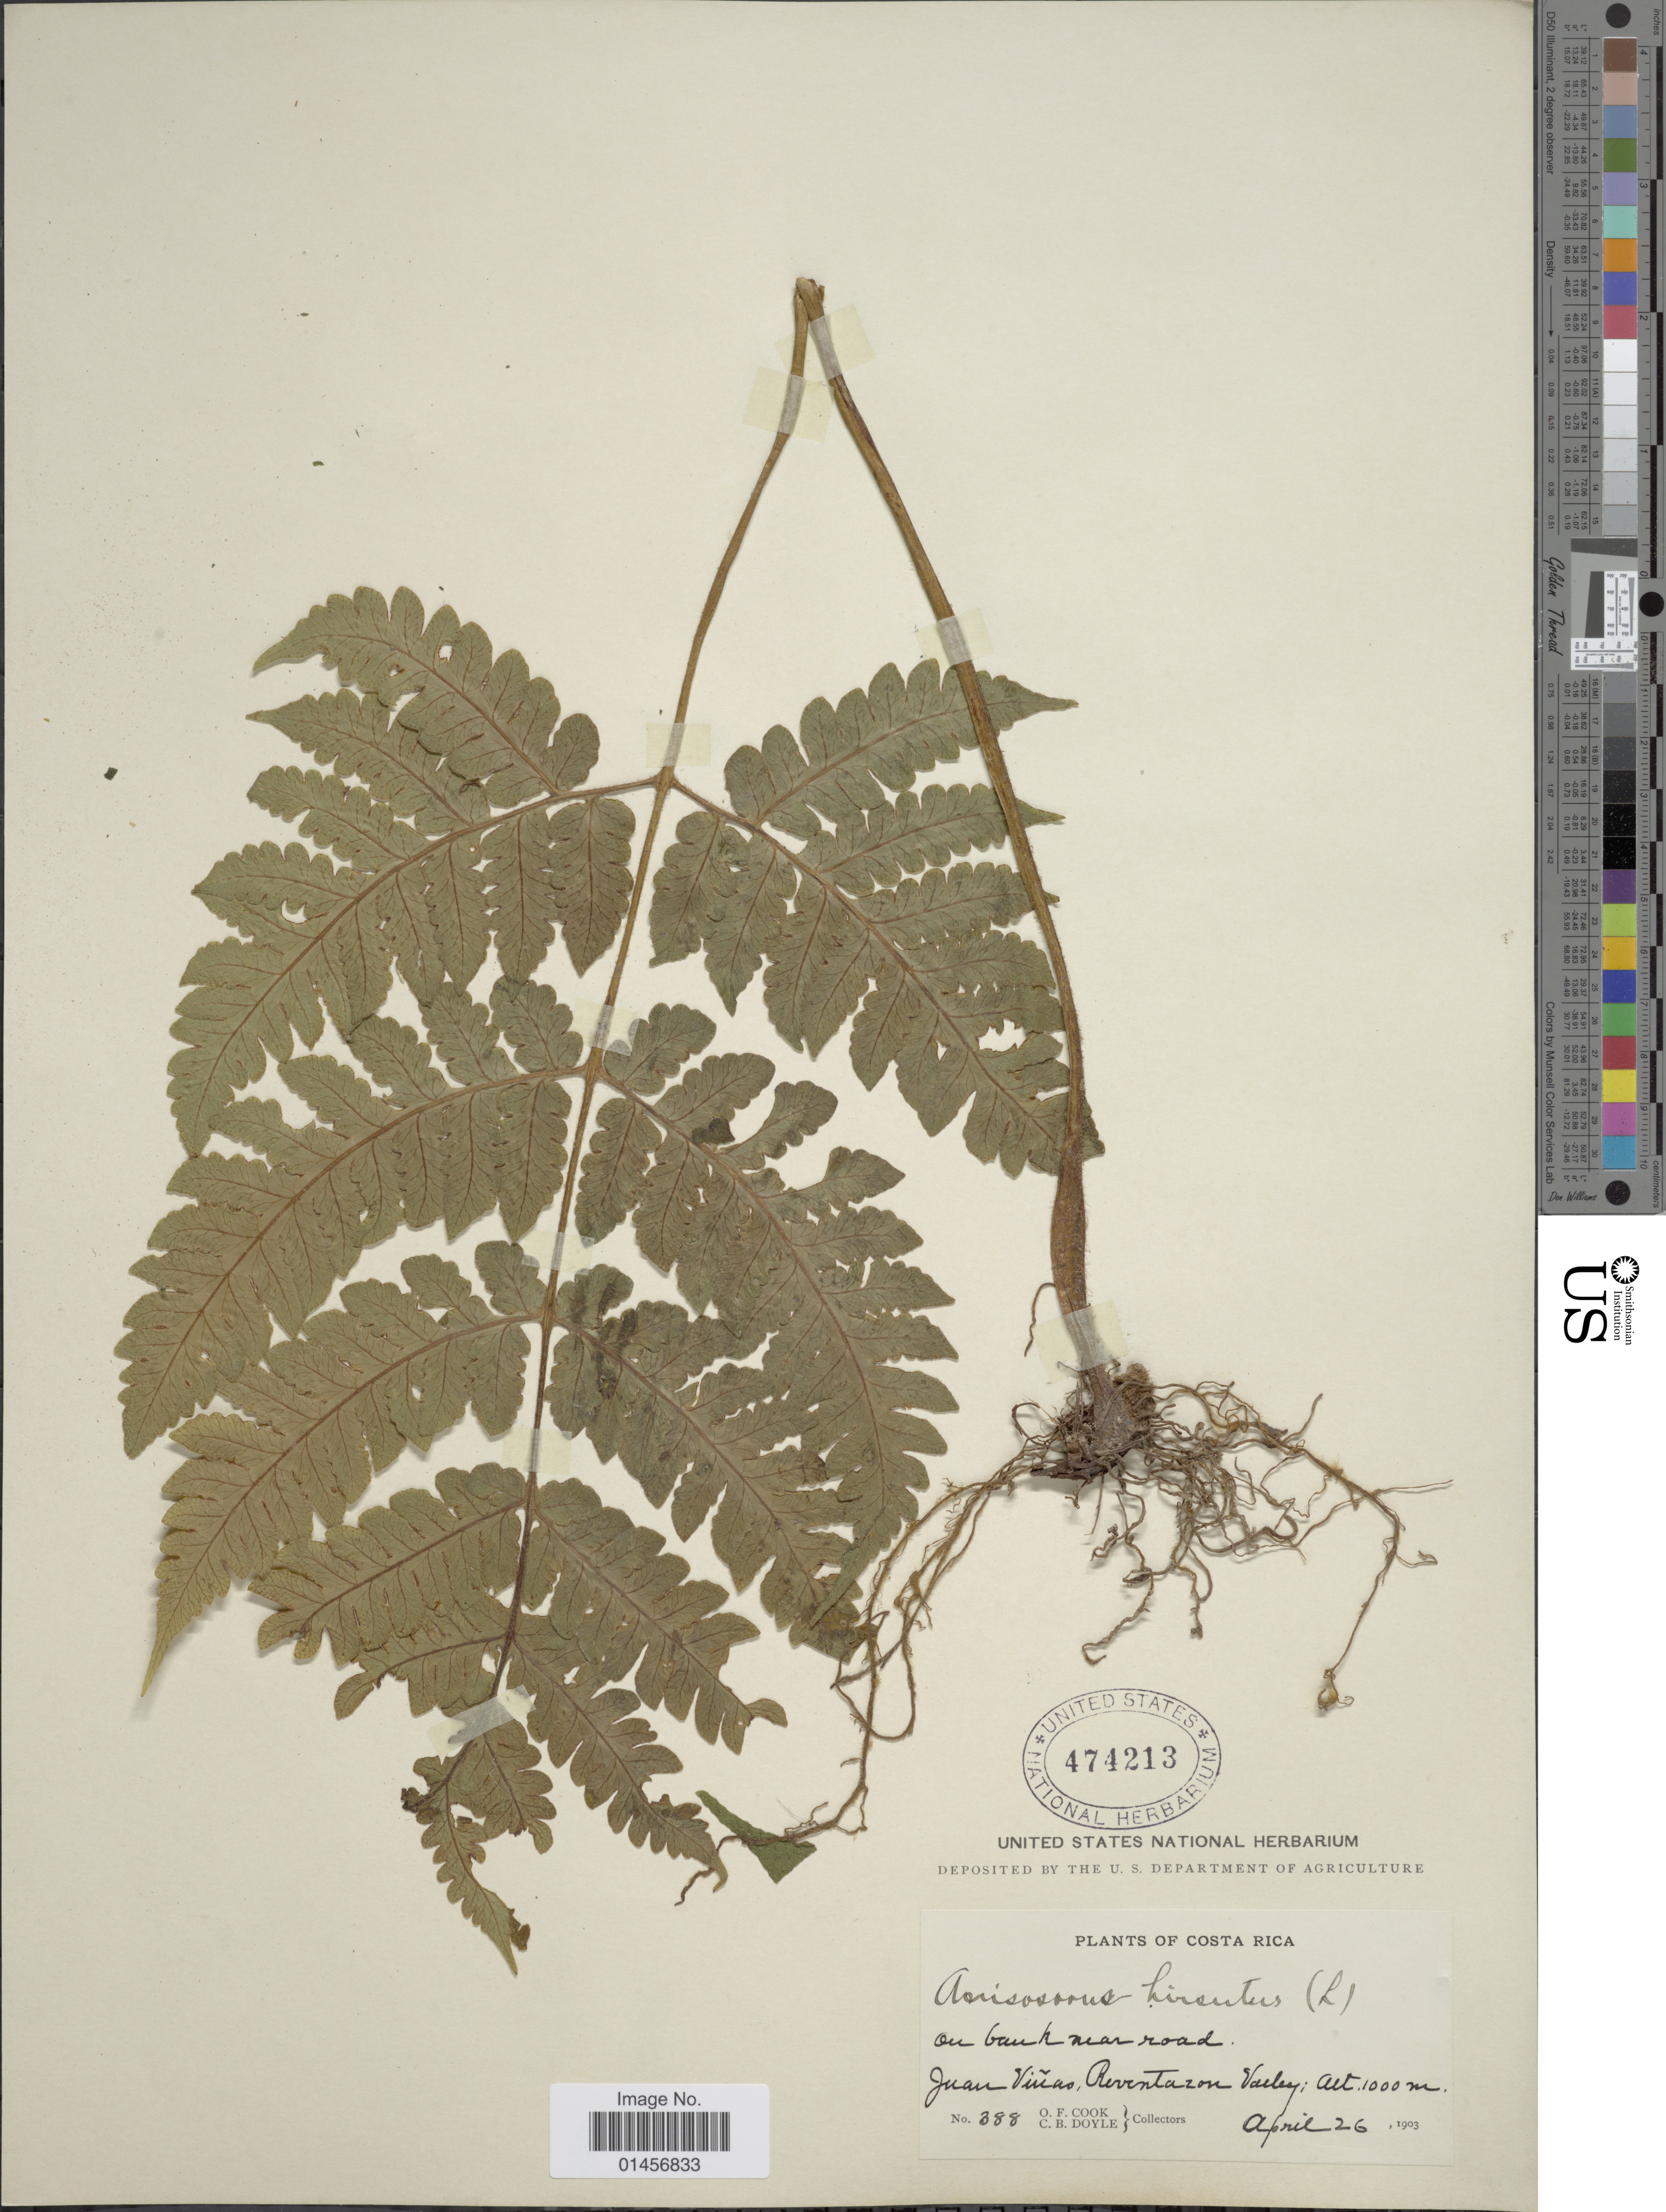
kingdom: Plantae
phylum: Tracheophyta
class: Polypodiopsida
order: Polypodiales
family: Lonchitidaceae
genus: Lonchitis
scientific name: Lonchitis hirsuta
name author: L.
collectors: O. F. Cook & C. Doyle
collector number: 388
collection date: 1903-04-26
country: Costa Rica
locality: Costa Rica, Juan Viñas, Reventazon Valley.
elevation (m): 1000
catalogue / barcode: US 474213